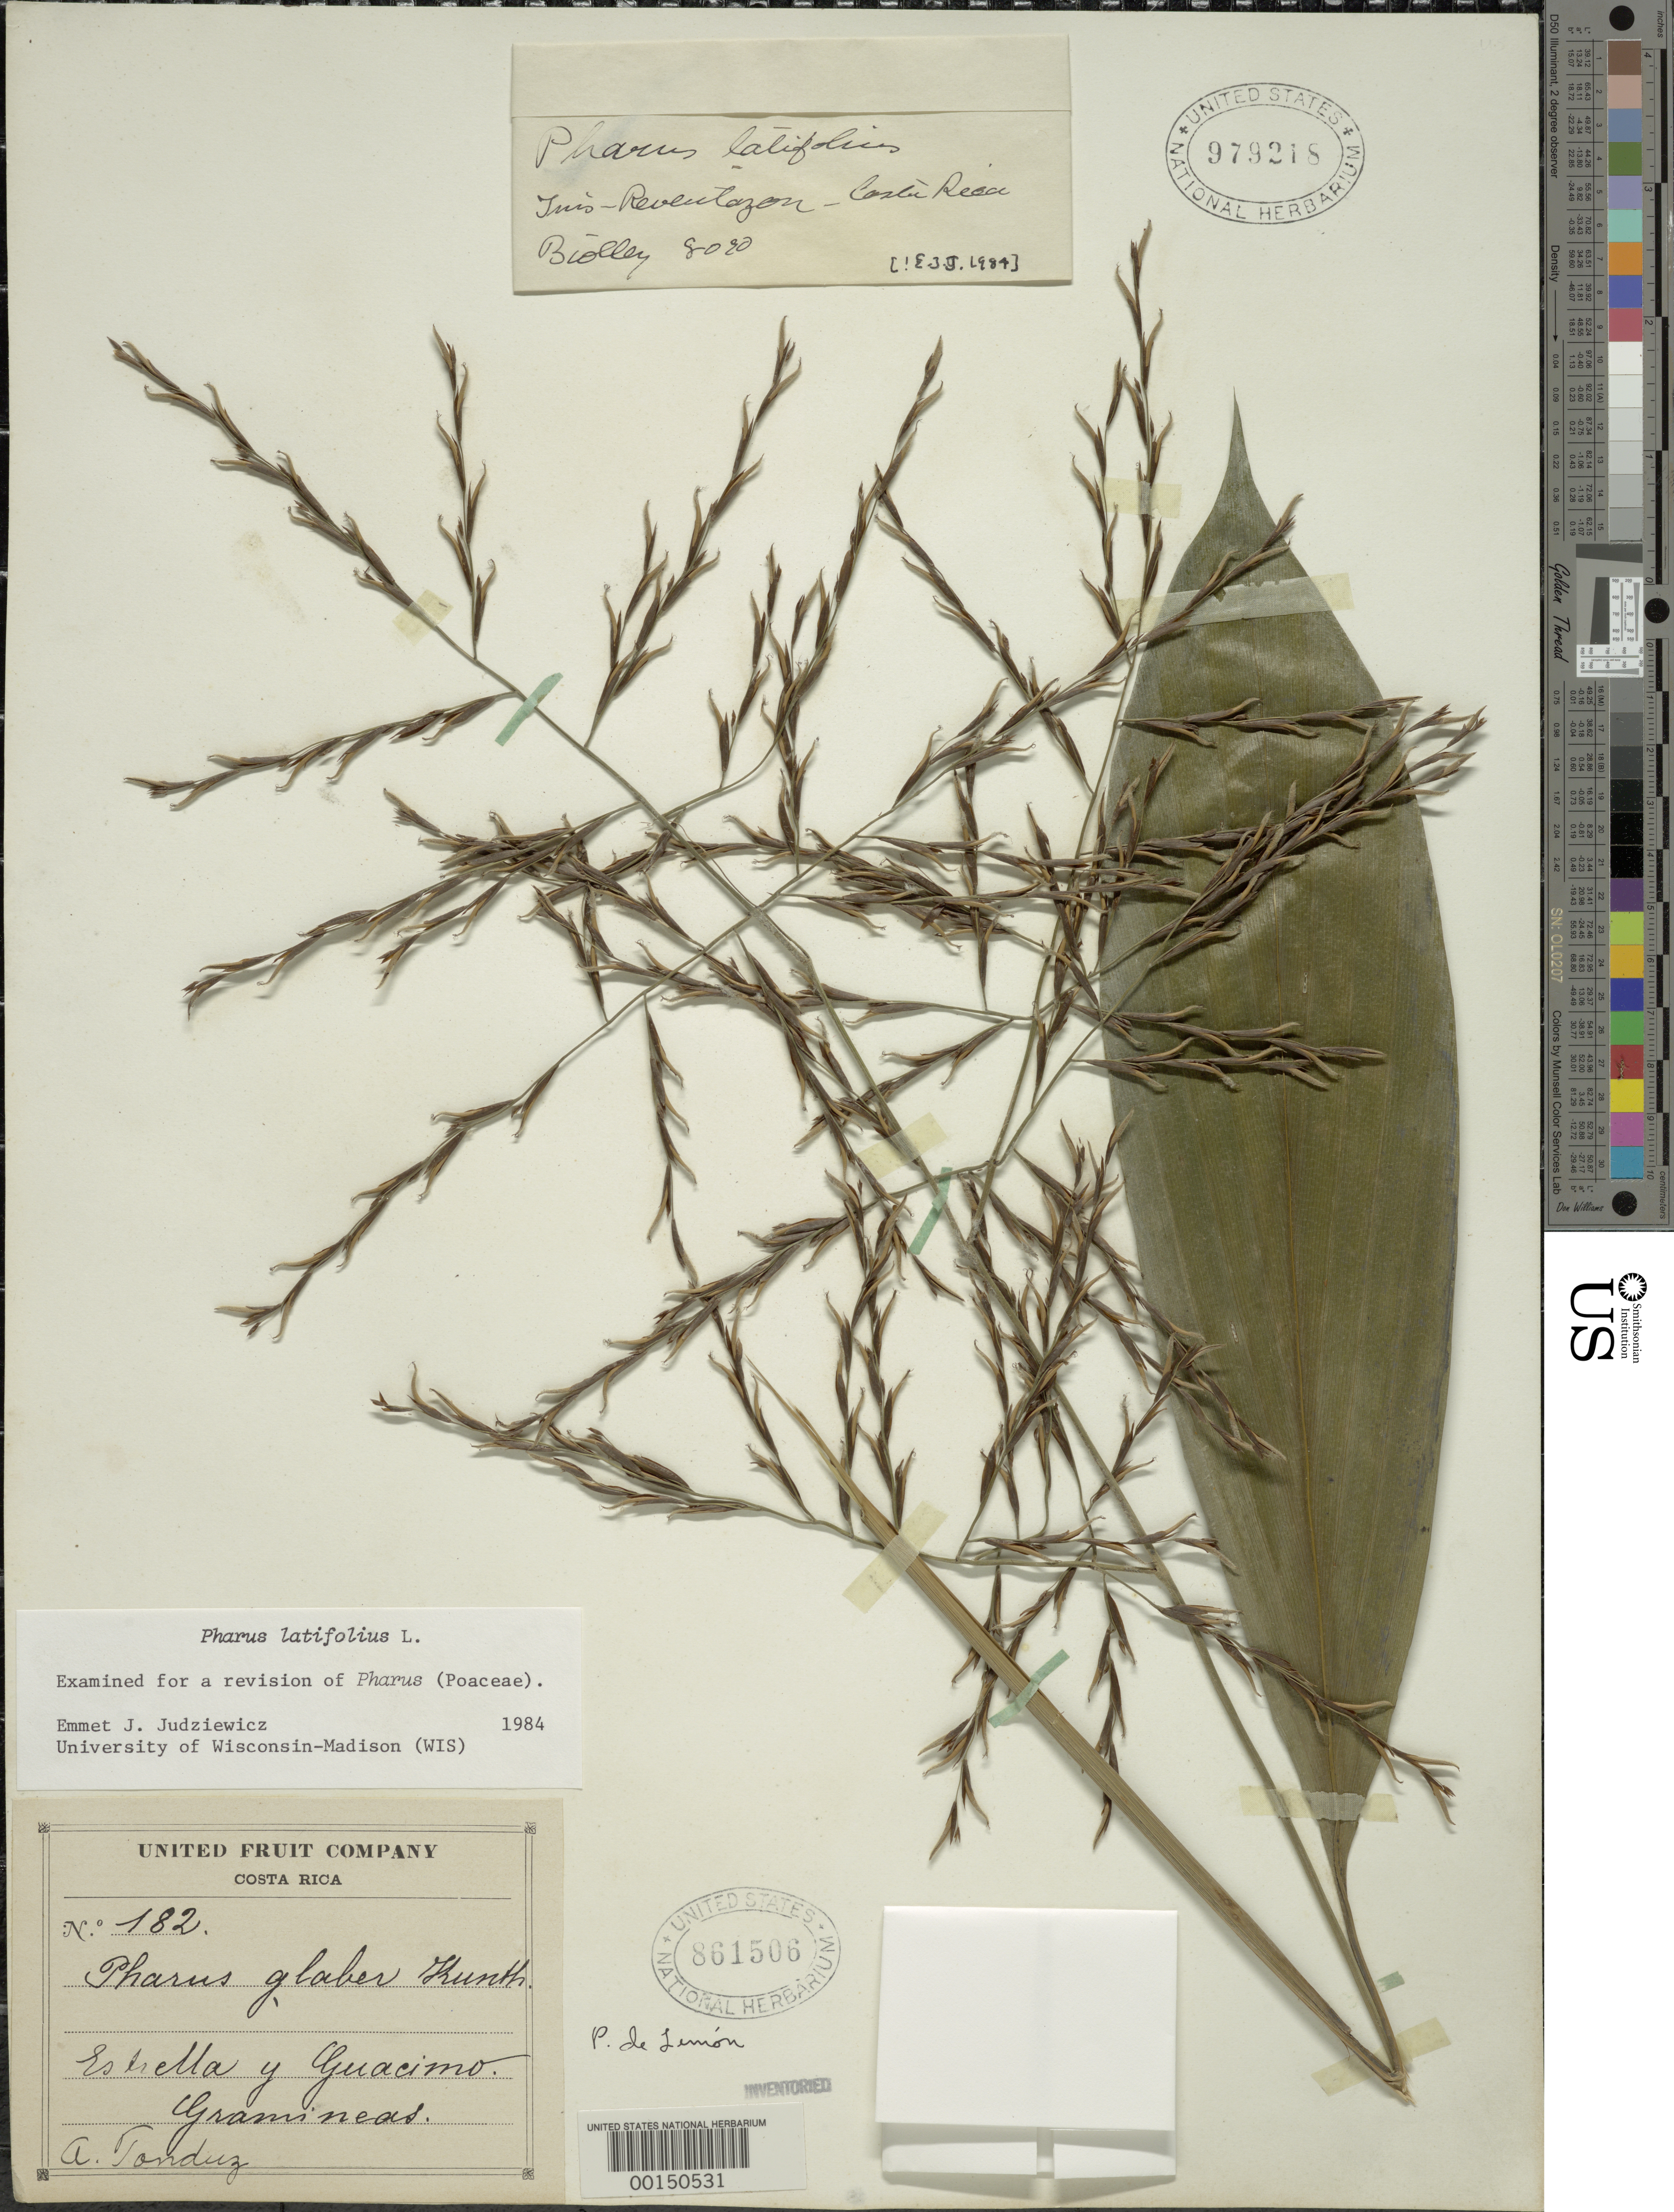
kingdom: Plantae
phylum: Tracheophyta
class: Liliopsida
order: Poales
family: Poaceae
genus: Pharus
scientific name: Pharus latifolius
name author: L.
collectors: A. Tonduz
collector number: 182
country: Costa Rica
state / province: Limón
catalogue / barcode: US 861506